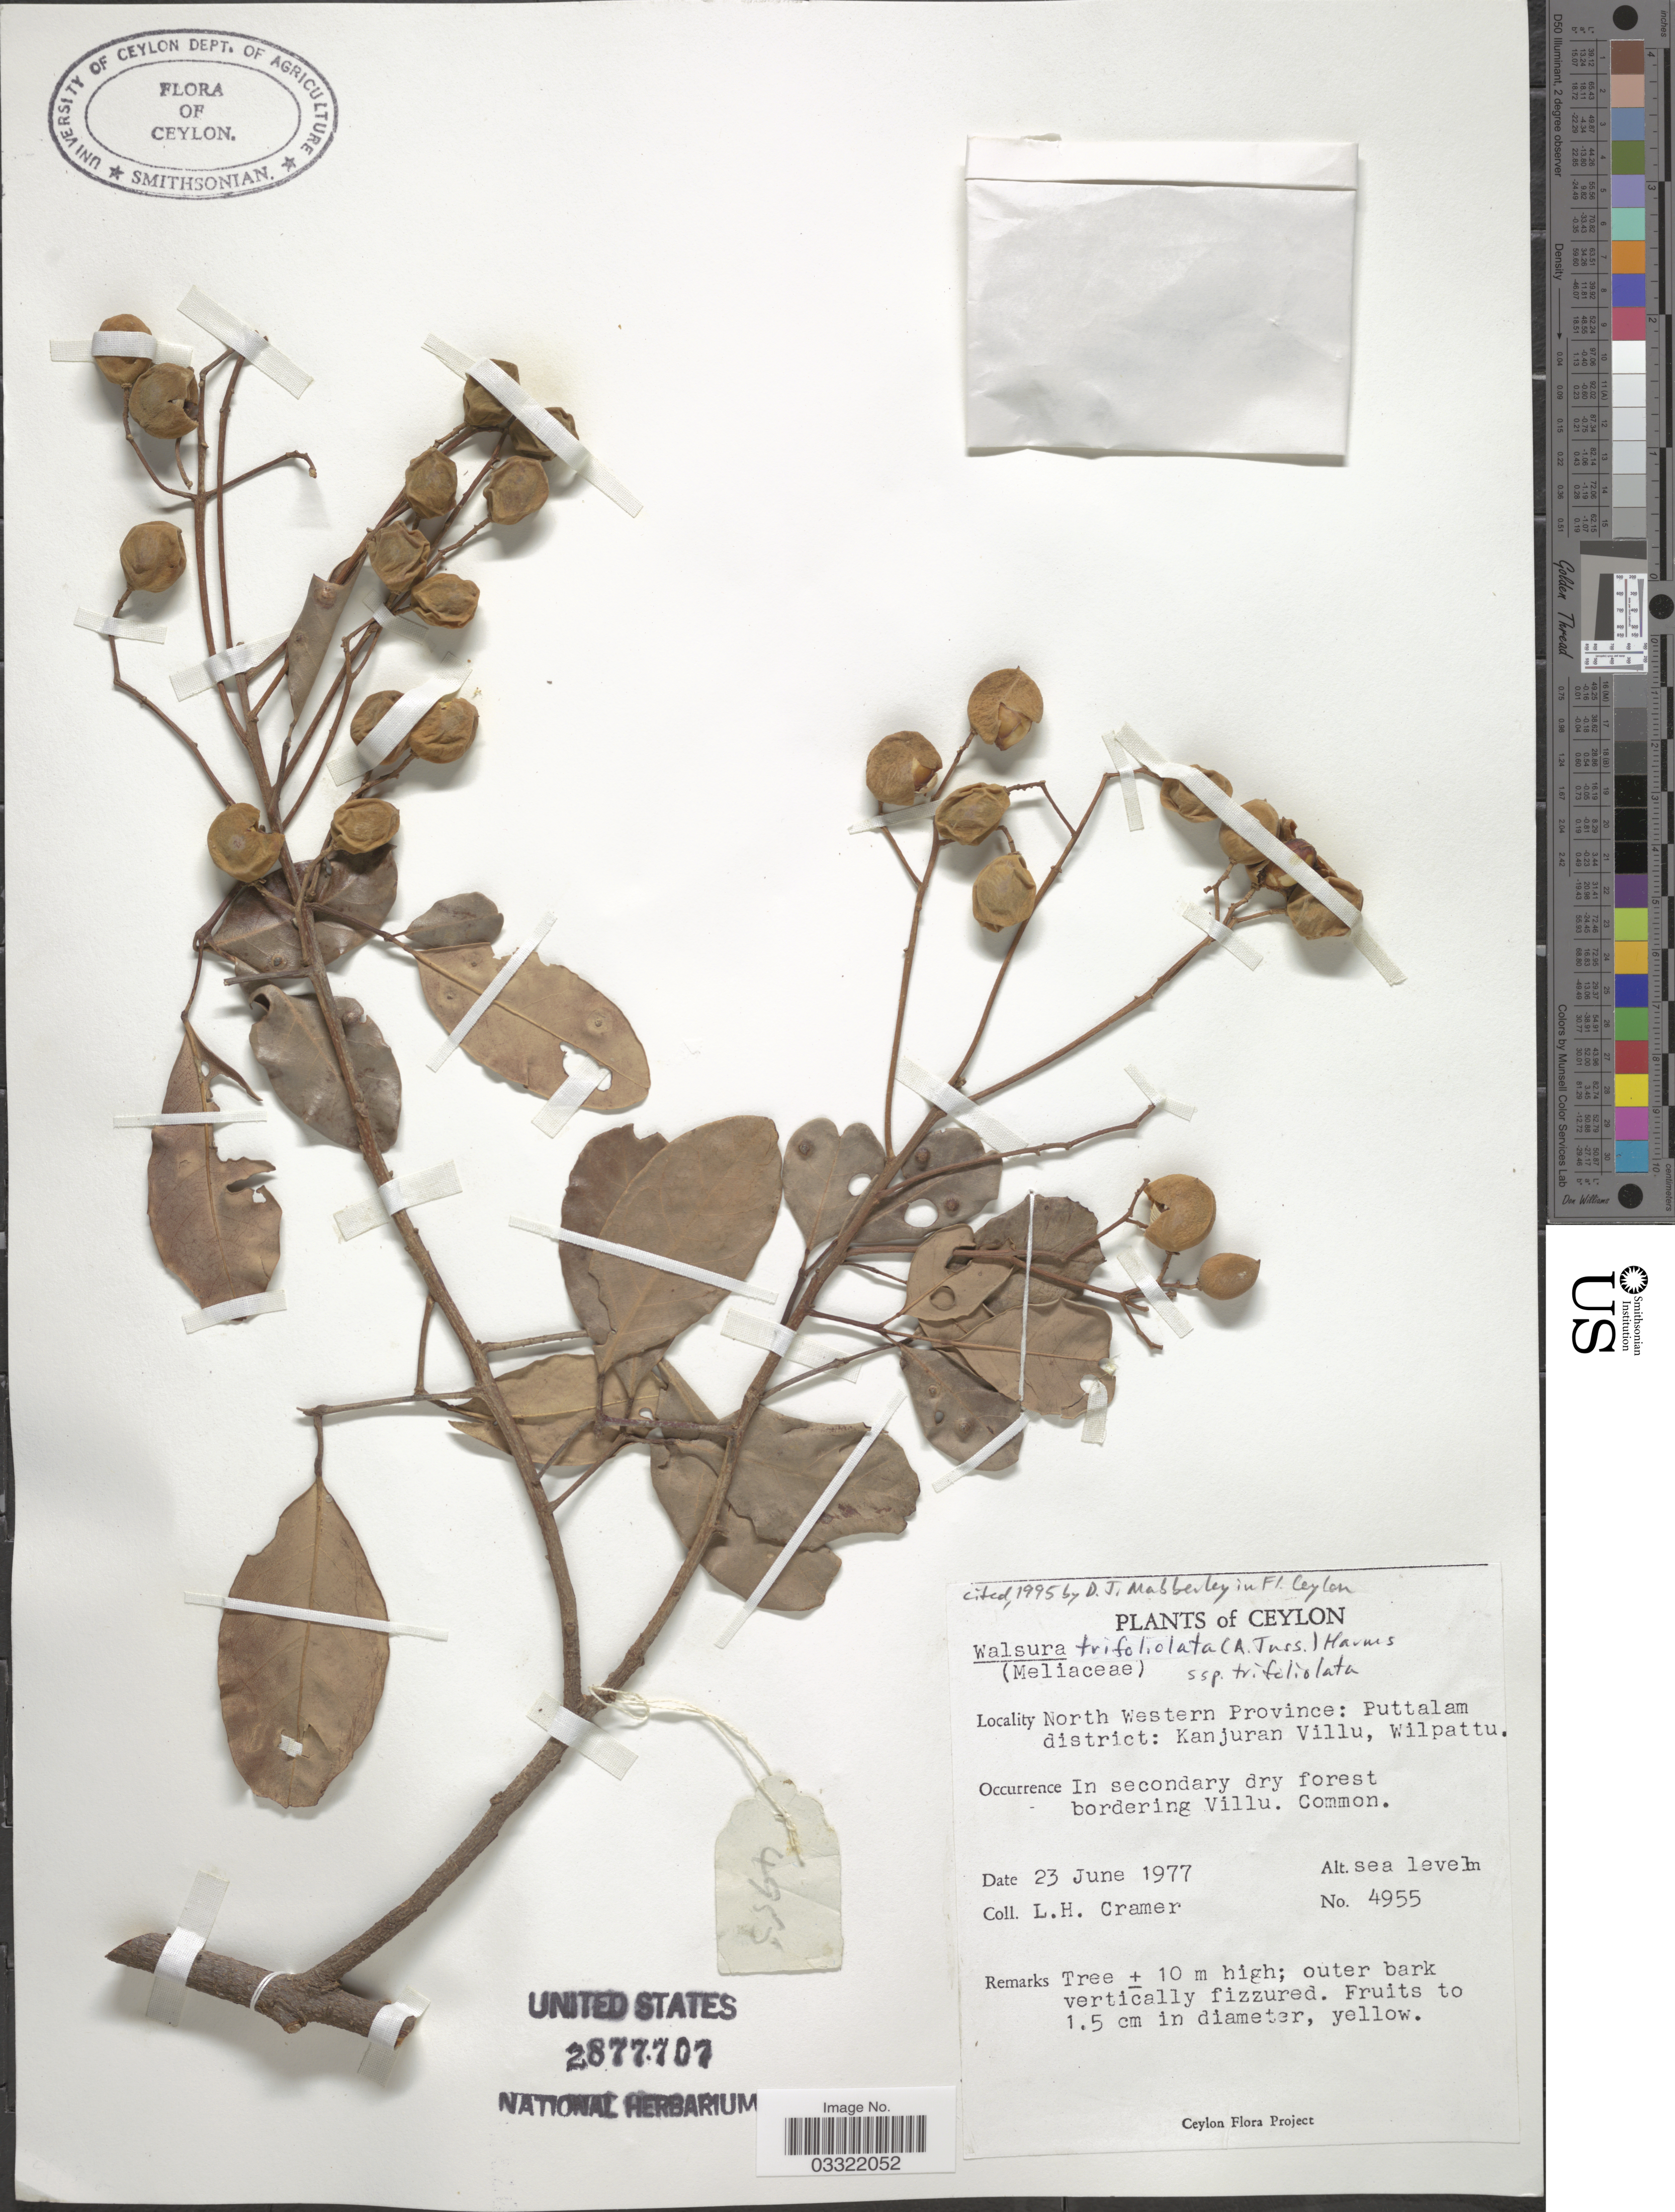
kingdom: Plantae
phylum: Tracheophyta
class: Magnoliopsida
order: Sapindales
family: Meliaceae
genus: Walsura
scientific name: Walsura trifoliolata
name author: (A. Juss.) Harms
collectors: L. H. Cramer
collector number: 4955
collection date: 1977-06-23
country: Sri Lanka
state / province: North Western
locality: Ceylon, Puttalam district: Kanjuran Villu, Wilpattu, In secondary dry forest bordering Villu.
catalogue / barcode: US 2877707